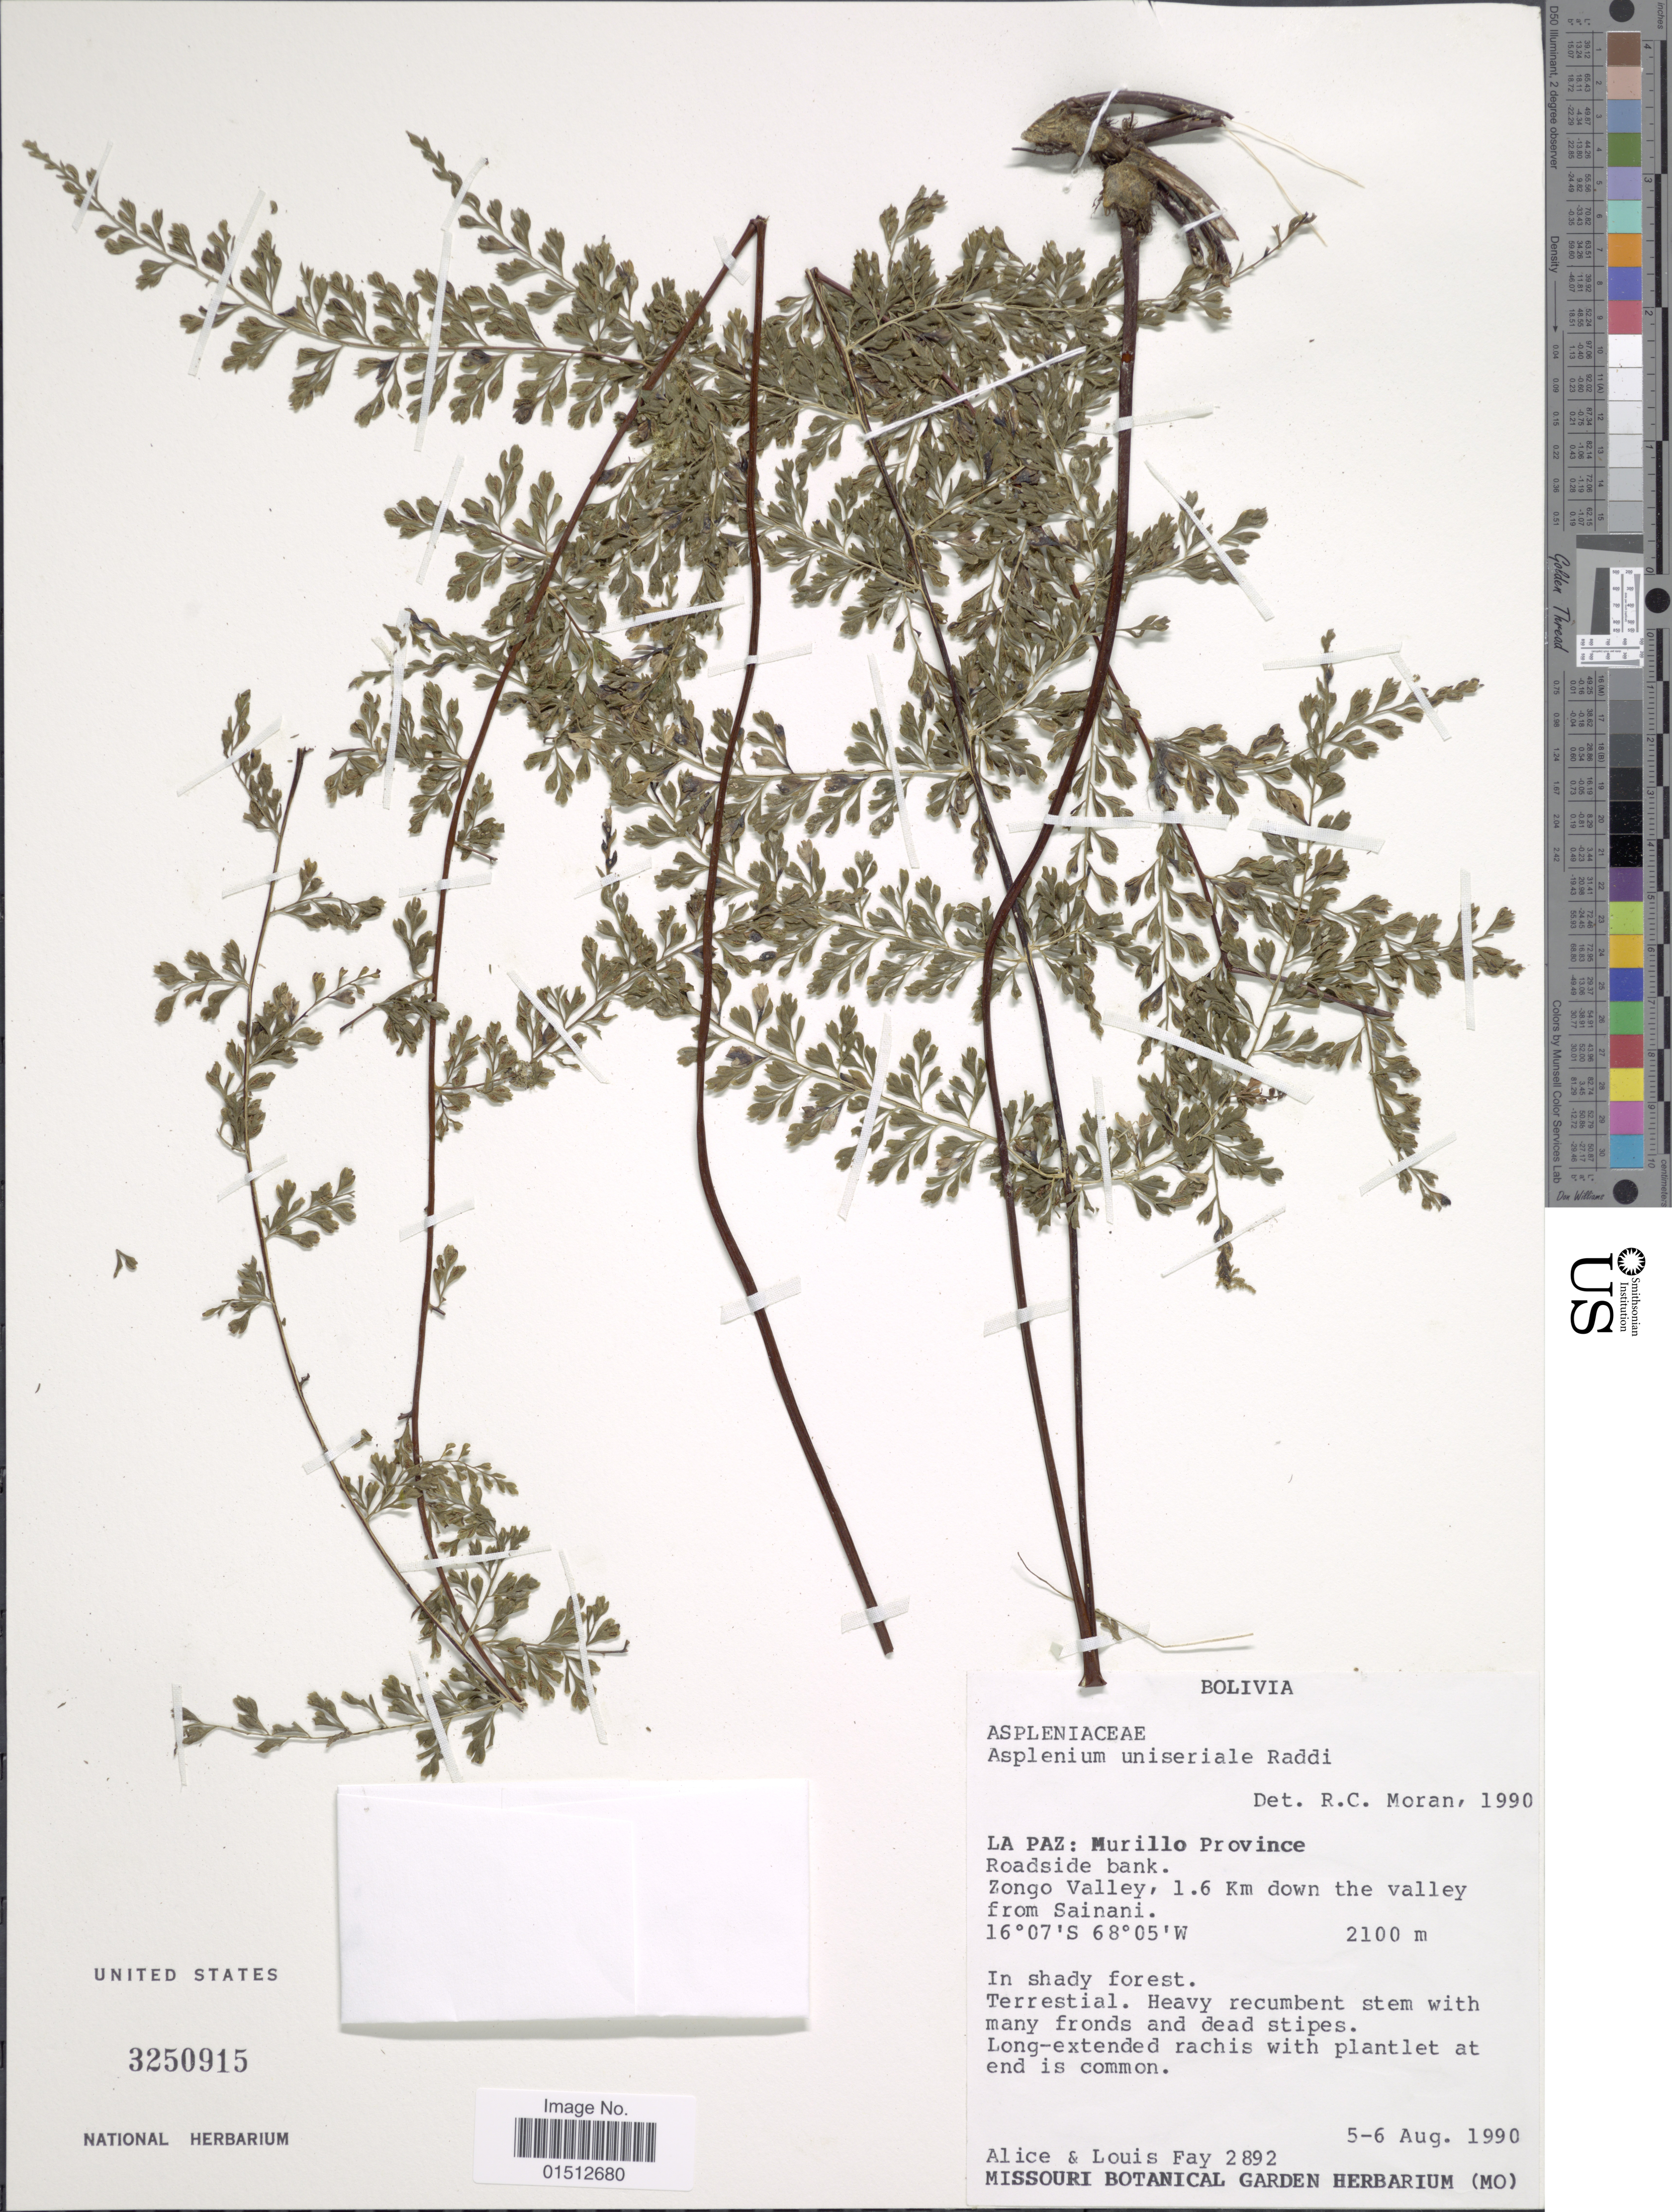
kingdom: Plantae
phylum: Tracheophyta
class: Polypodiopsida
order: Polypodiales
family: Aspleniaceae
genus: Asplenium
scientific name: Asplenium radicans var. uniserale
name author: (Raddi) L.D. Gómez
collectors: A. Fay & L. Fay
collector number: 2892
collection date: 1990-08-05/1990-08-06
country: Bolivia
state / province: La Paz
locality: La Paz: Murillo Province, Roadside bank, Zongo valley, 1.6 Km down the valley from Sainani.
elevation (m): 2100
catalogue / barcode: US 3250915